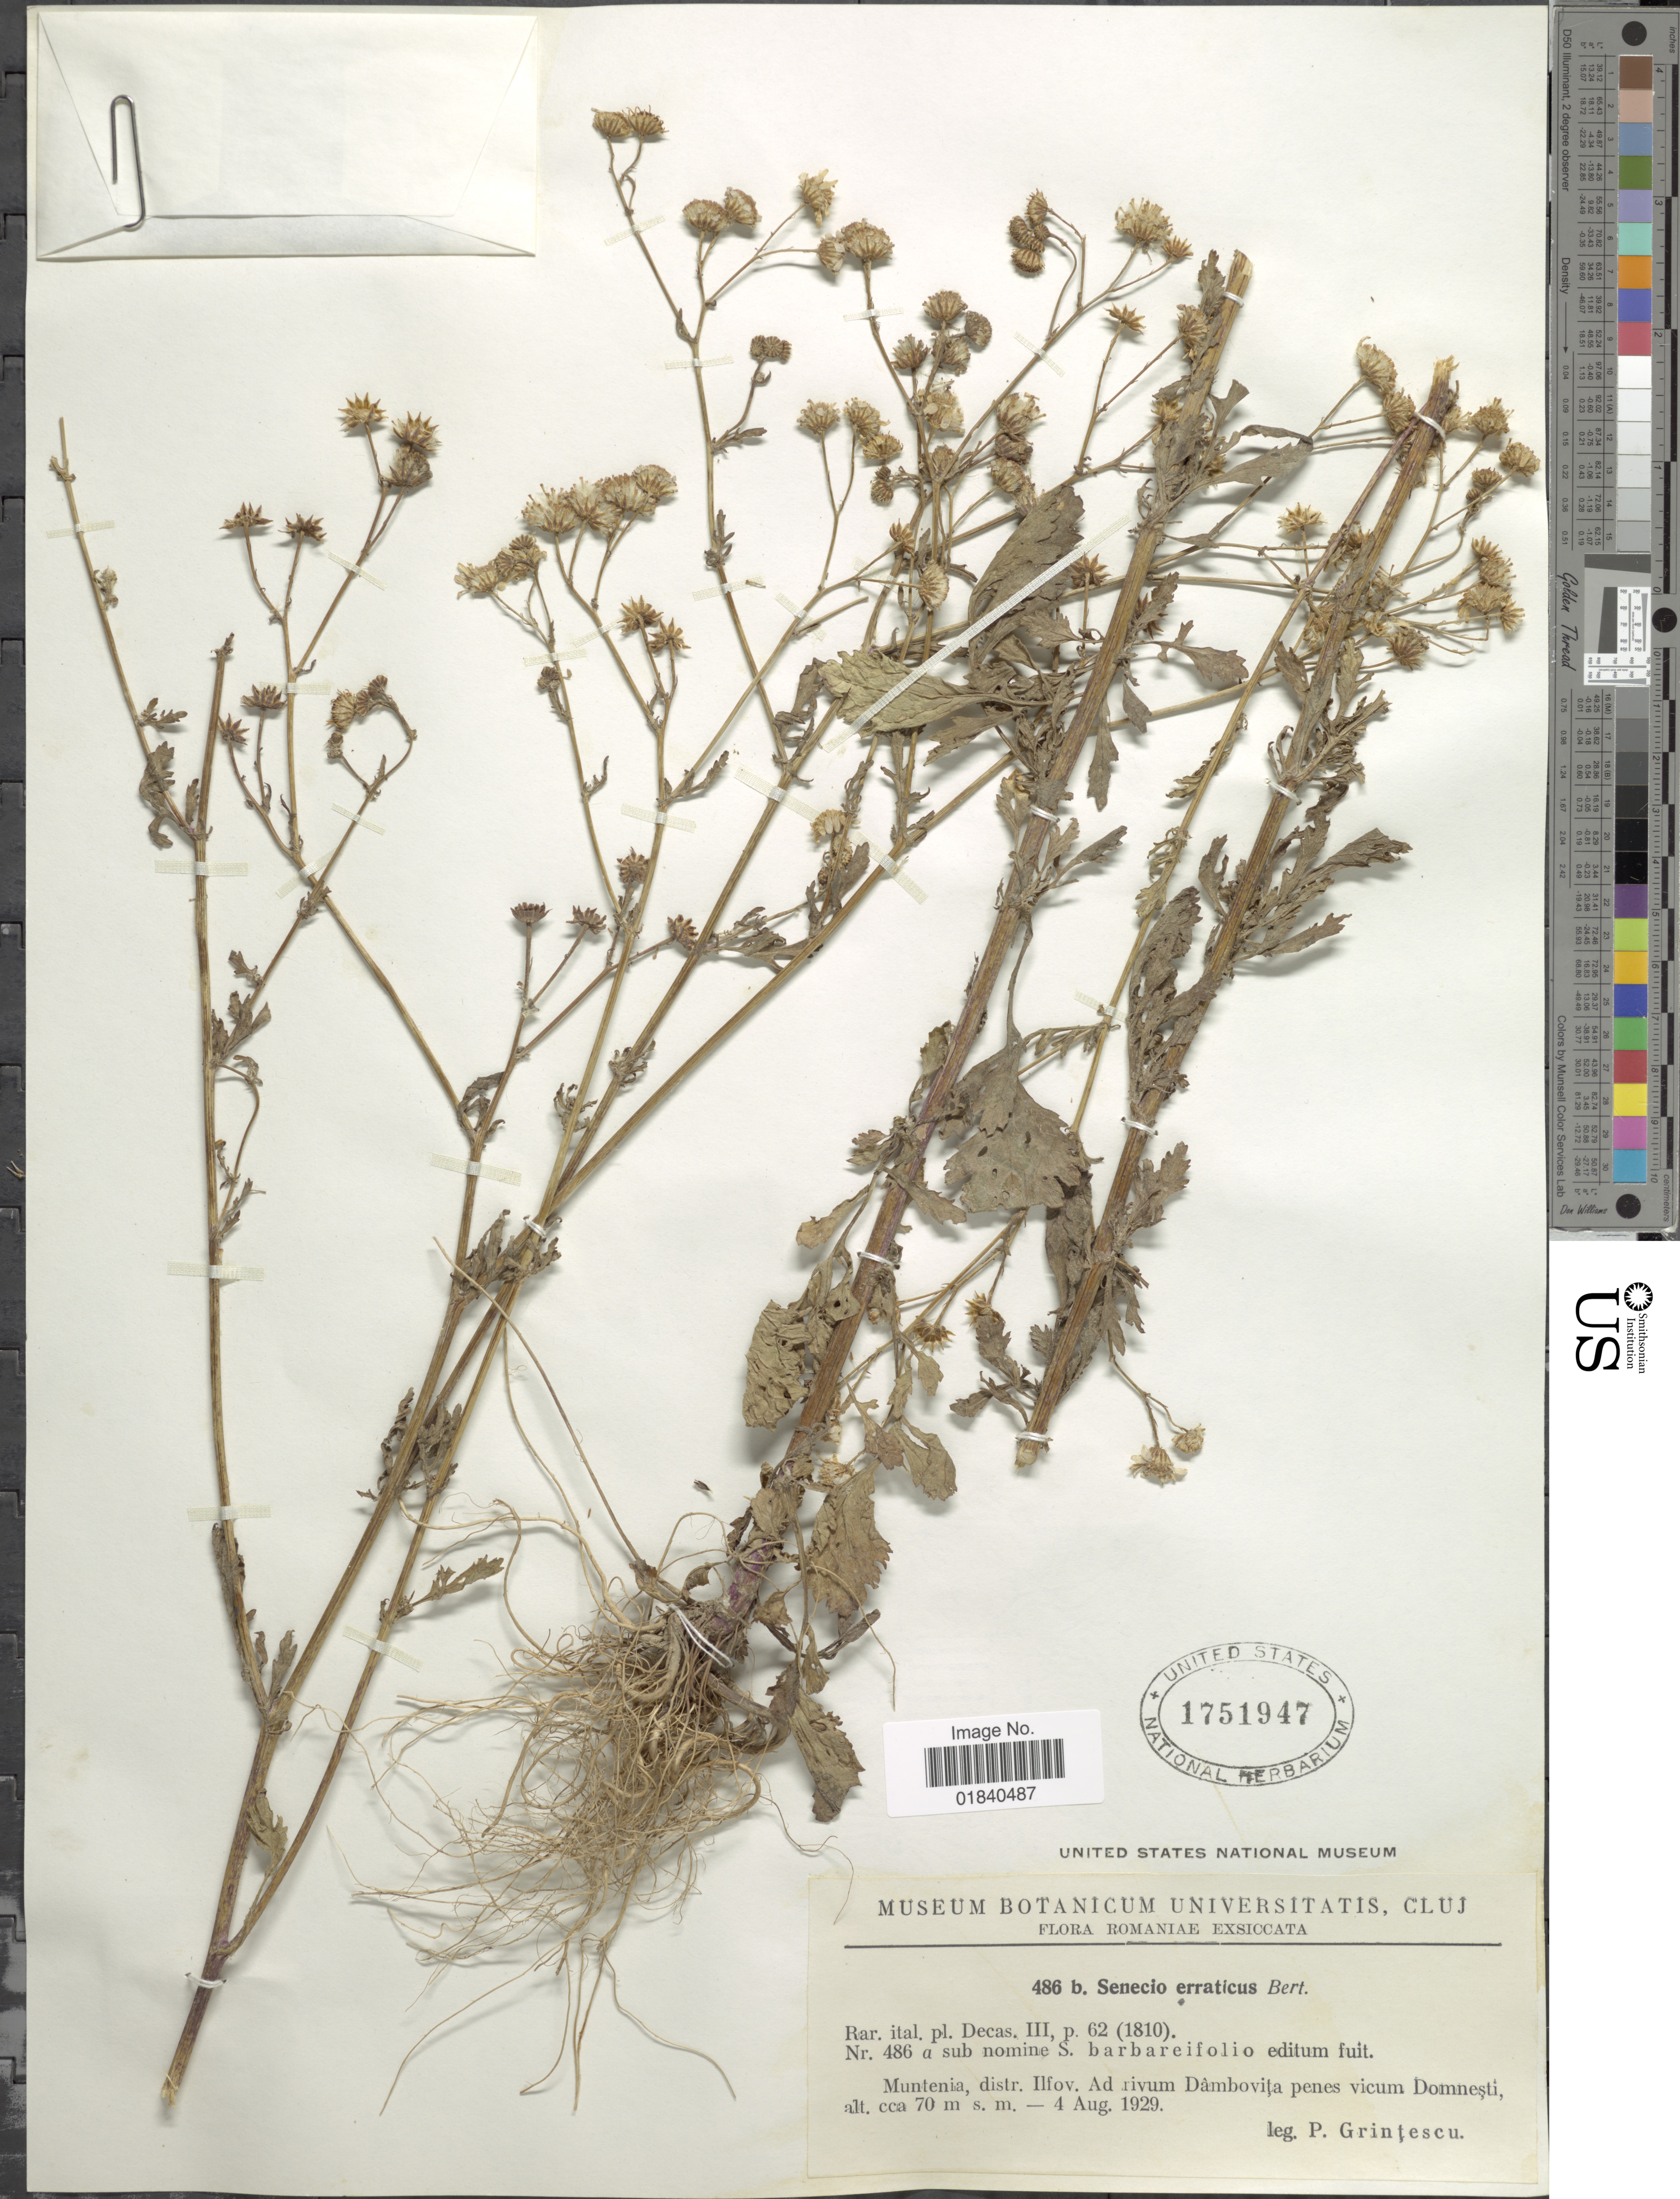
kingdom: Plantae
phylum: Tracheophyta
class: Magnoliopsida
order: Asterales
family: Asteraceae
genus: Jacobaea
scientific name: Jacobaea erratica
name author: (Bertol.) Fourr.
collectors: P. Grintescu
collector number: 486 b.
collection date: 1929-08-04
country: Romania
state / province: Ilfov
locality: Muntenia. Ad rivum Dâmbovita penes vicum Domnesti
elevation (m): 70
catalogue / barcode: US 1751947